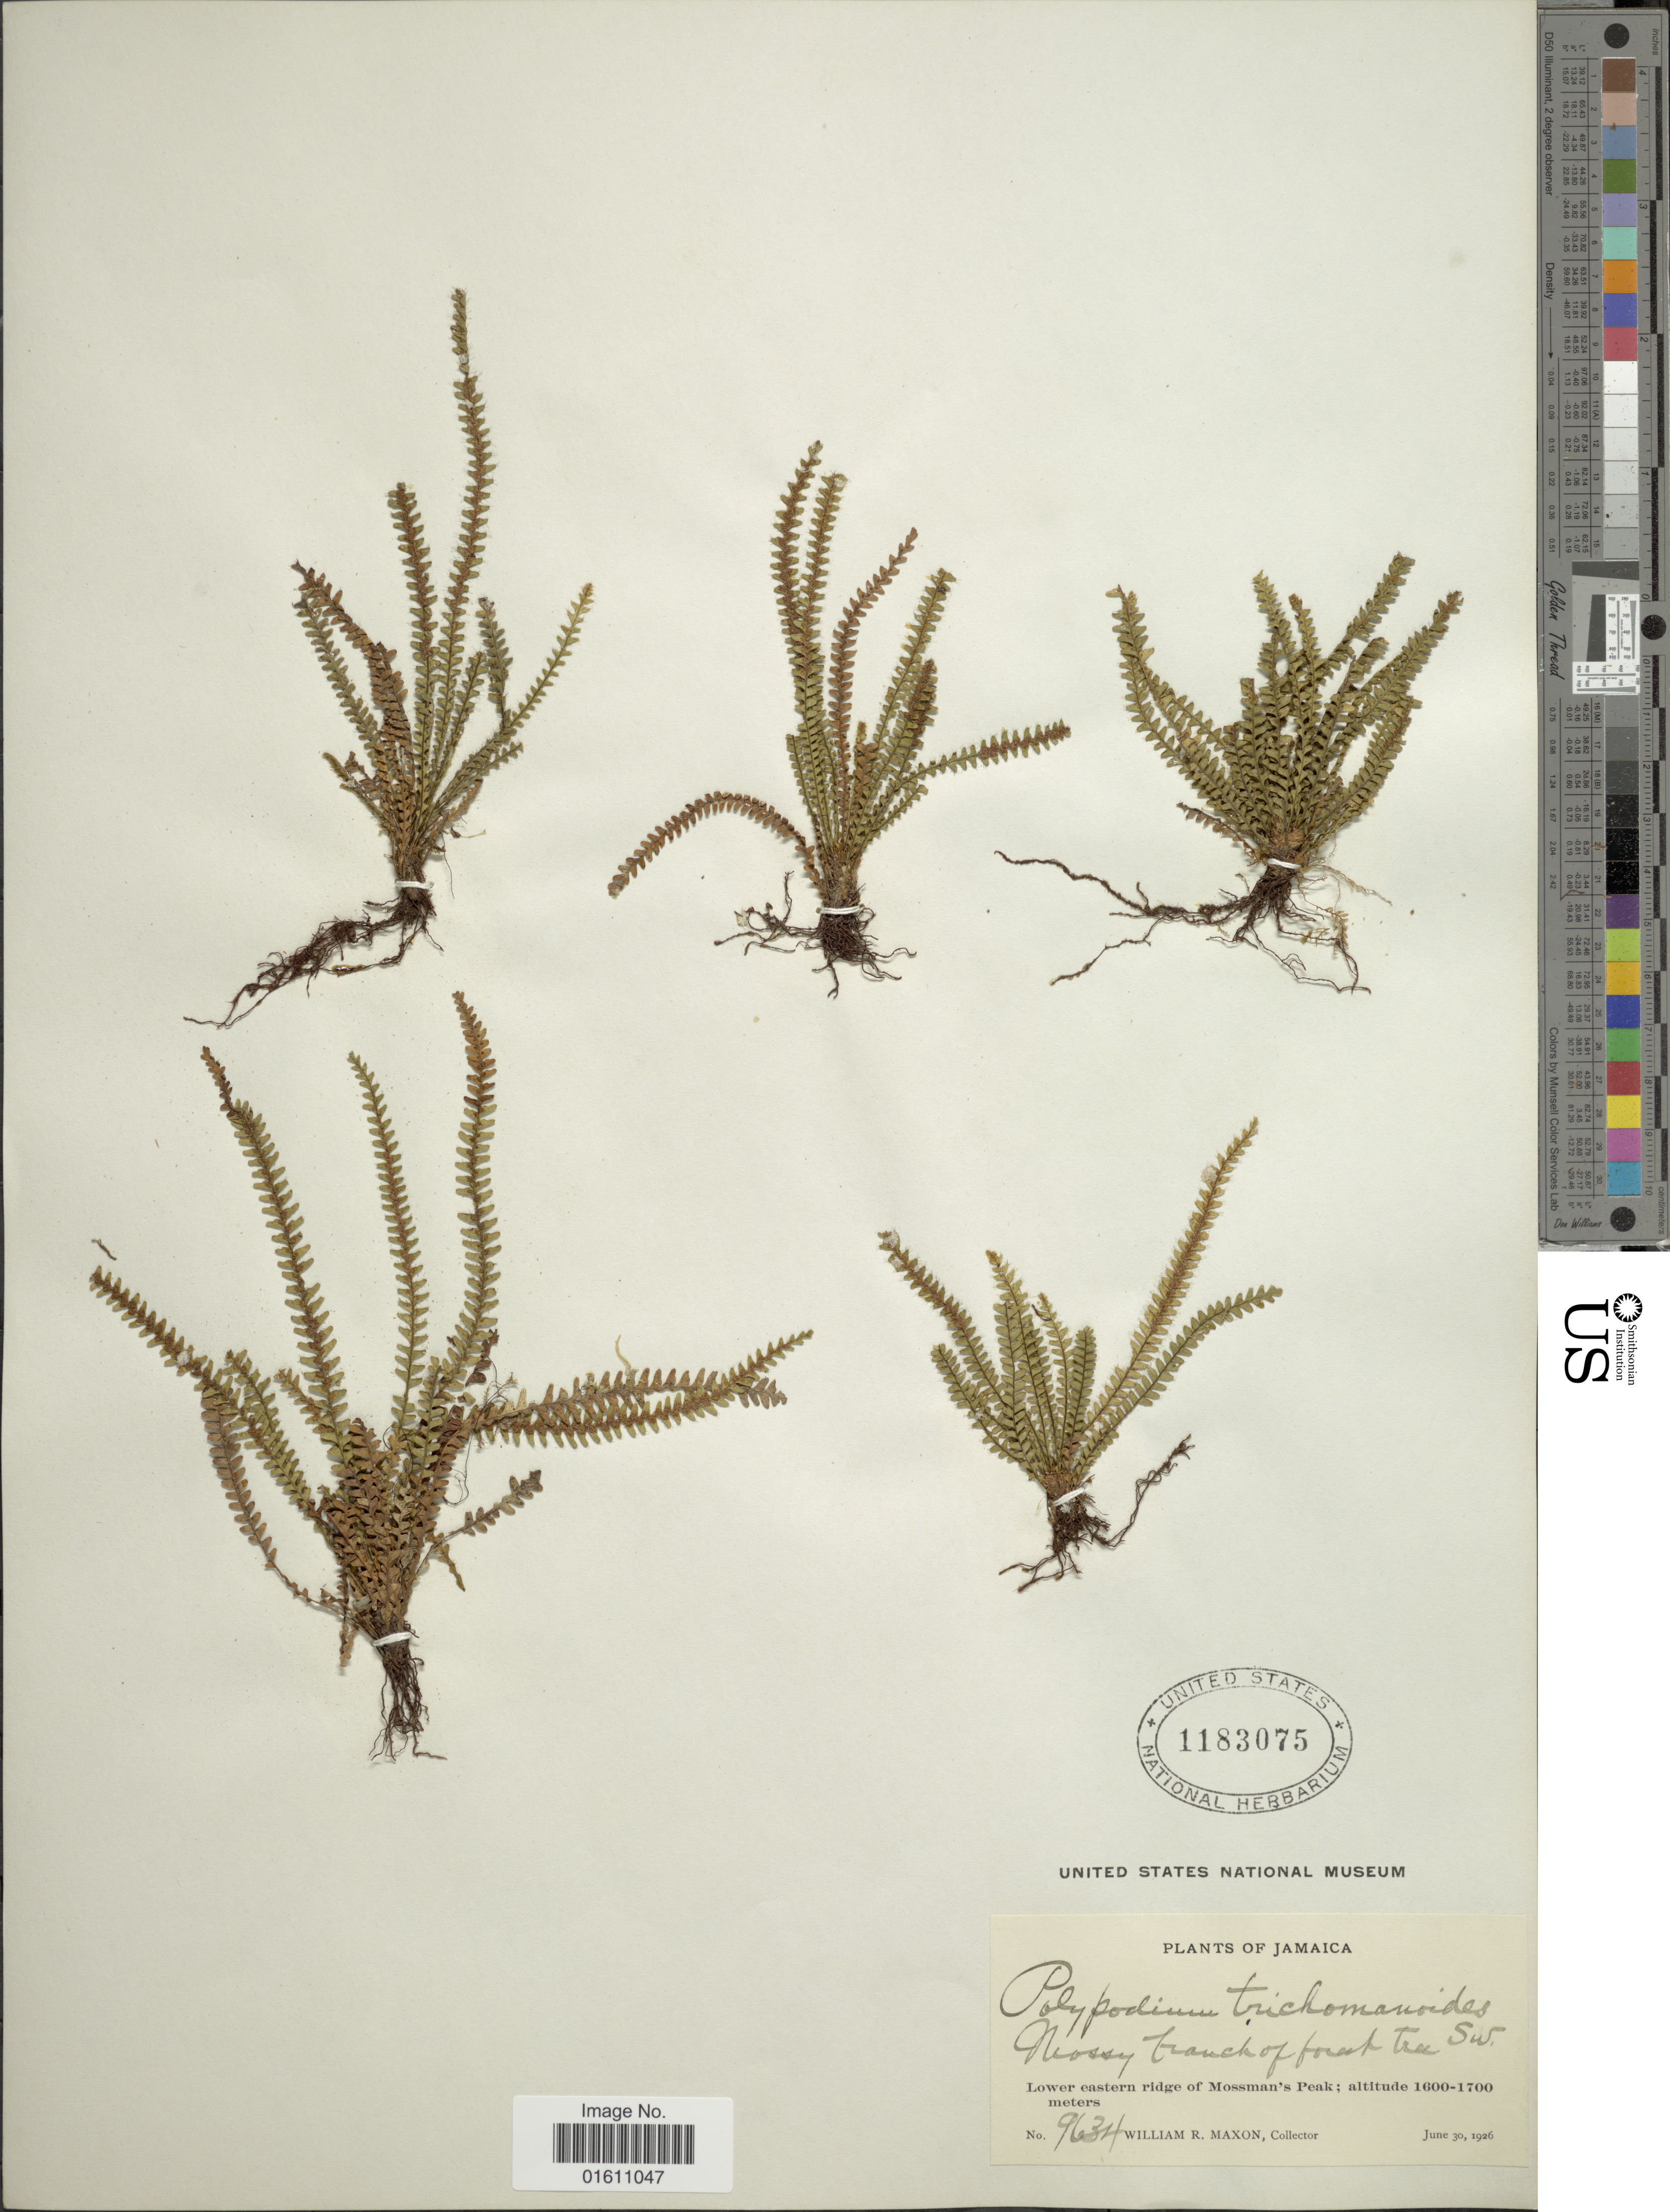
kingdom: Plantae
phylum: Tracheophyta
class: Polypodiopsida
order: Polypodiales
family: Polypodiaceae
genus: Moranopteris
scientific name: Moranopteris trichomanoides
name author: (Sw.) R. Y. Hirai & J. Prado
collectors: W. R. Maxon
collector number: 9634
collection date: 1926-06-30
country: Jamaica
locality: Lower eastern ridge of Mossman's Peak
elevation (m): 1600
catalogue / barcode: US 1183075